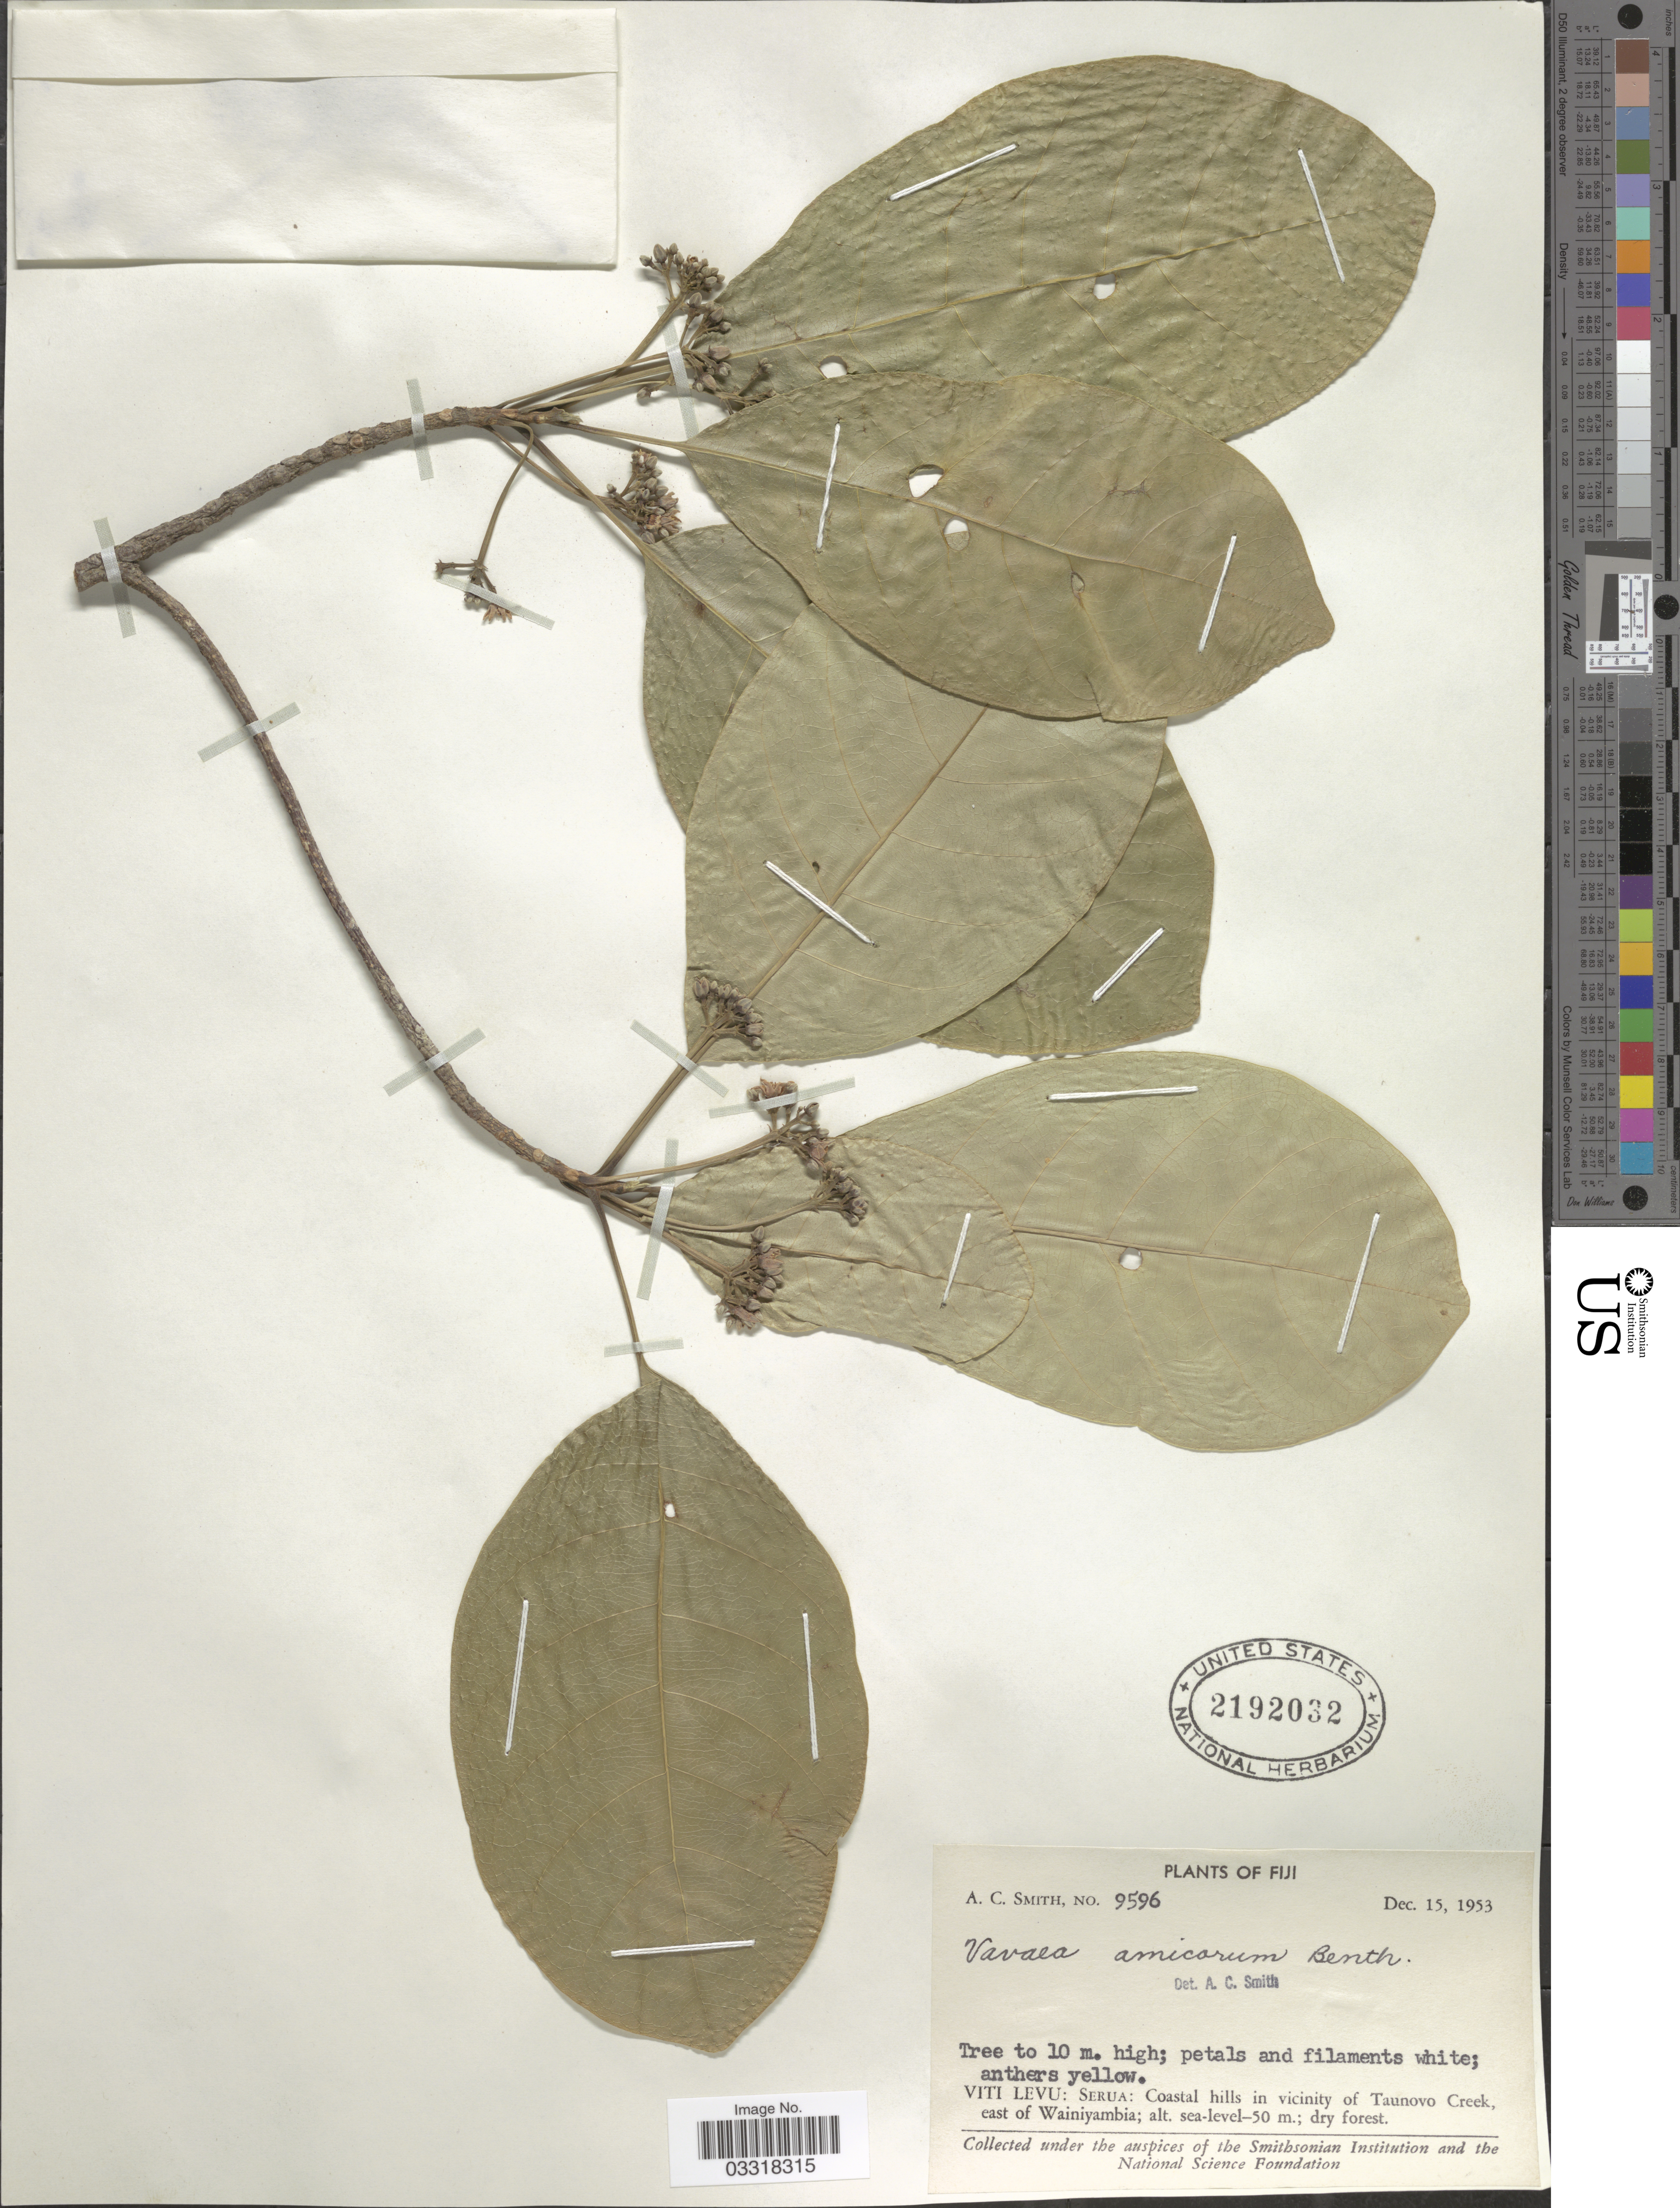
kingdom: Plantae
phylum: Tracheophyta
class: Magnoliopsida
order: Sapindales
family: Meliaceae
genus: Vavaea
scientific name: Vavaea amicorum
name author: Benth.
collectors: A. C. Smith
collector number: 9596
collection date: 1953-12-15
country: Fiji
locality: Viti Levu: Serua: Coastal hills in vicinity of Taunovo Creek, east of Wainiyambia.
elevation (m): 0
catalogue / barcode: US 2192032